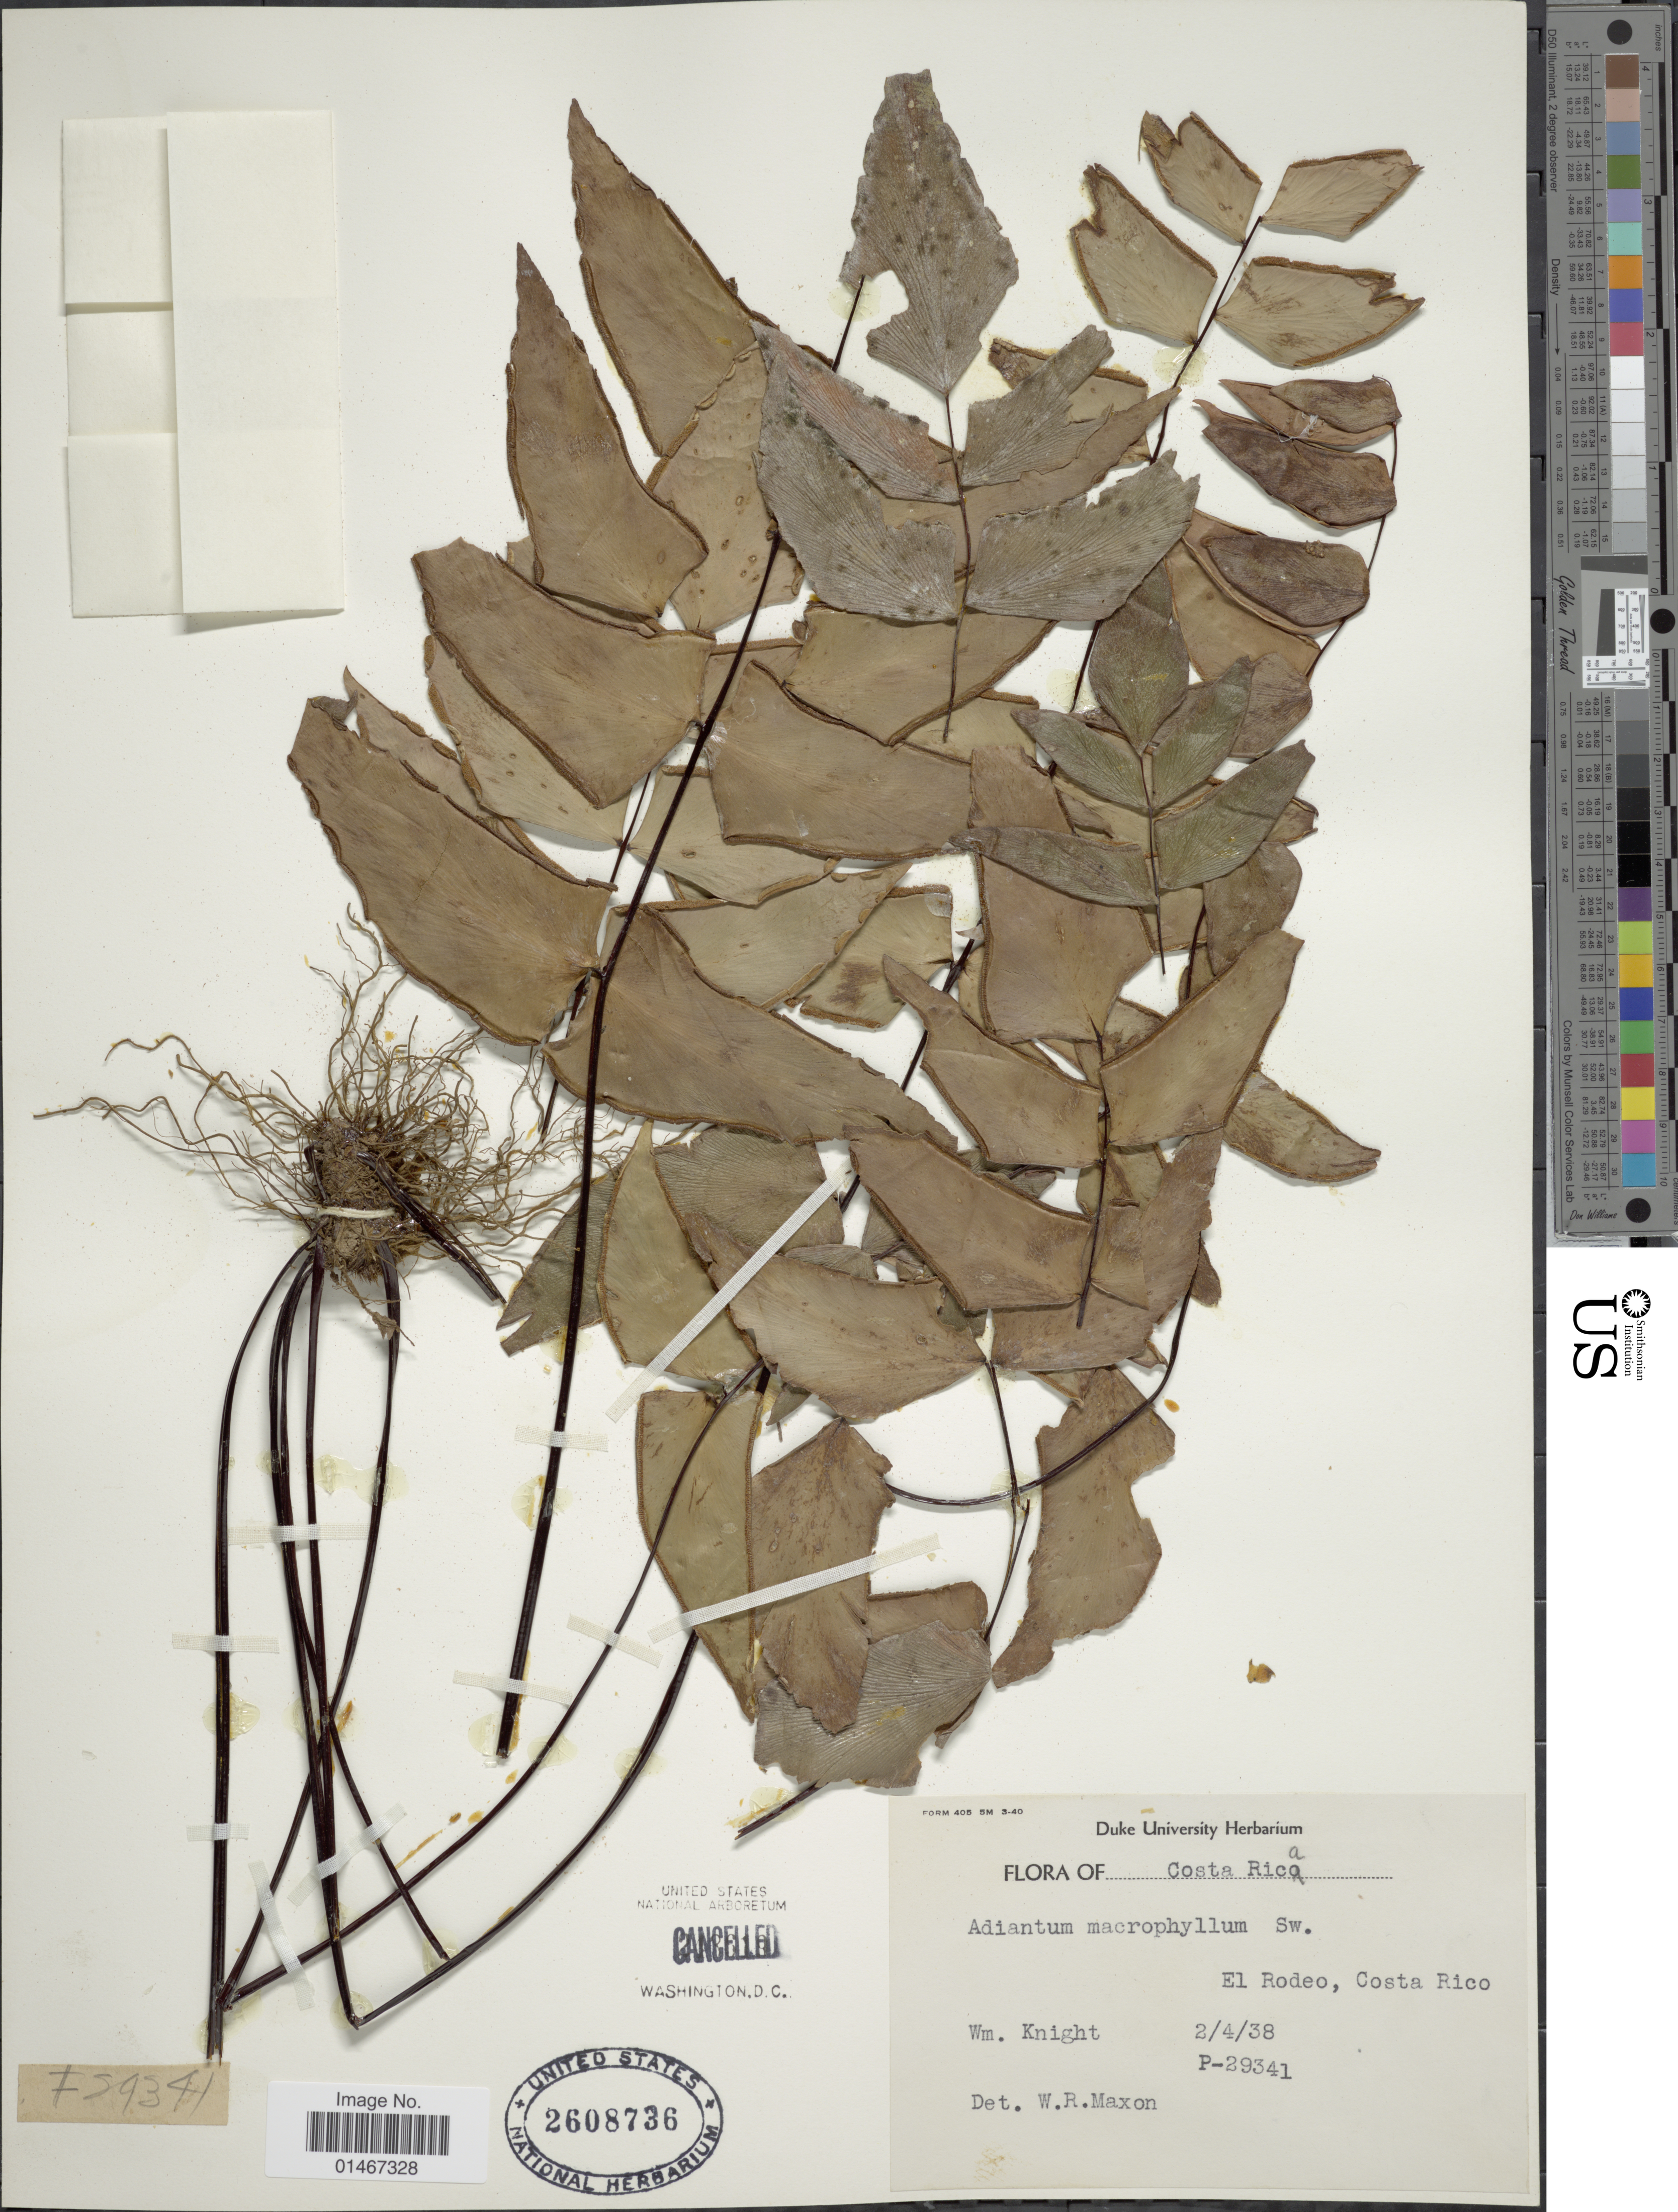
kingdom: Plantae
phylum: Tracheophyta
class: Polypodiopsida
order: Polypodiales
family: Pteridaceae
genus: Adiantum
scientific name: Adiantum macrophyllum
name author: Sw.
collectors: W. Knight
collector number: P-29341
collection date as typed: Transcribed d/m/y: 2/4/38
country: Costa Rica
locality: El Rodeo.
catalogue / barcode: US 2608736